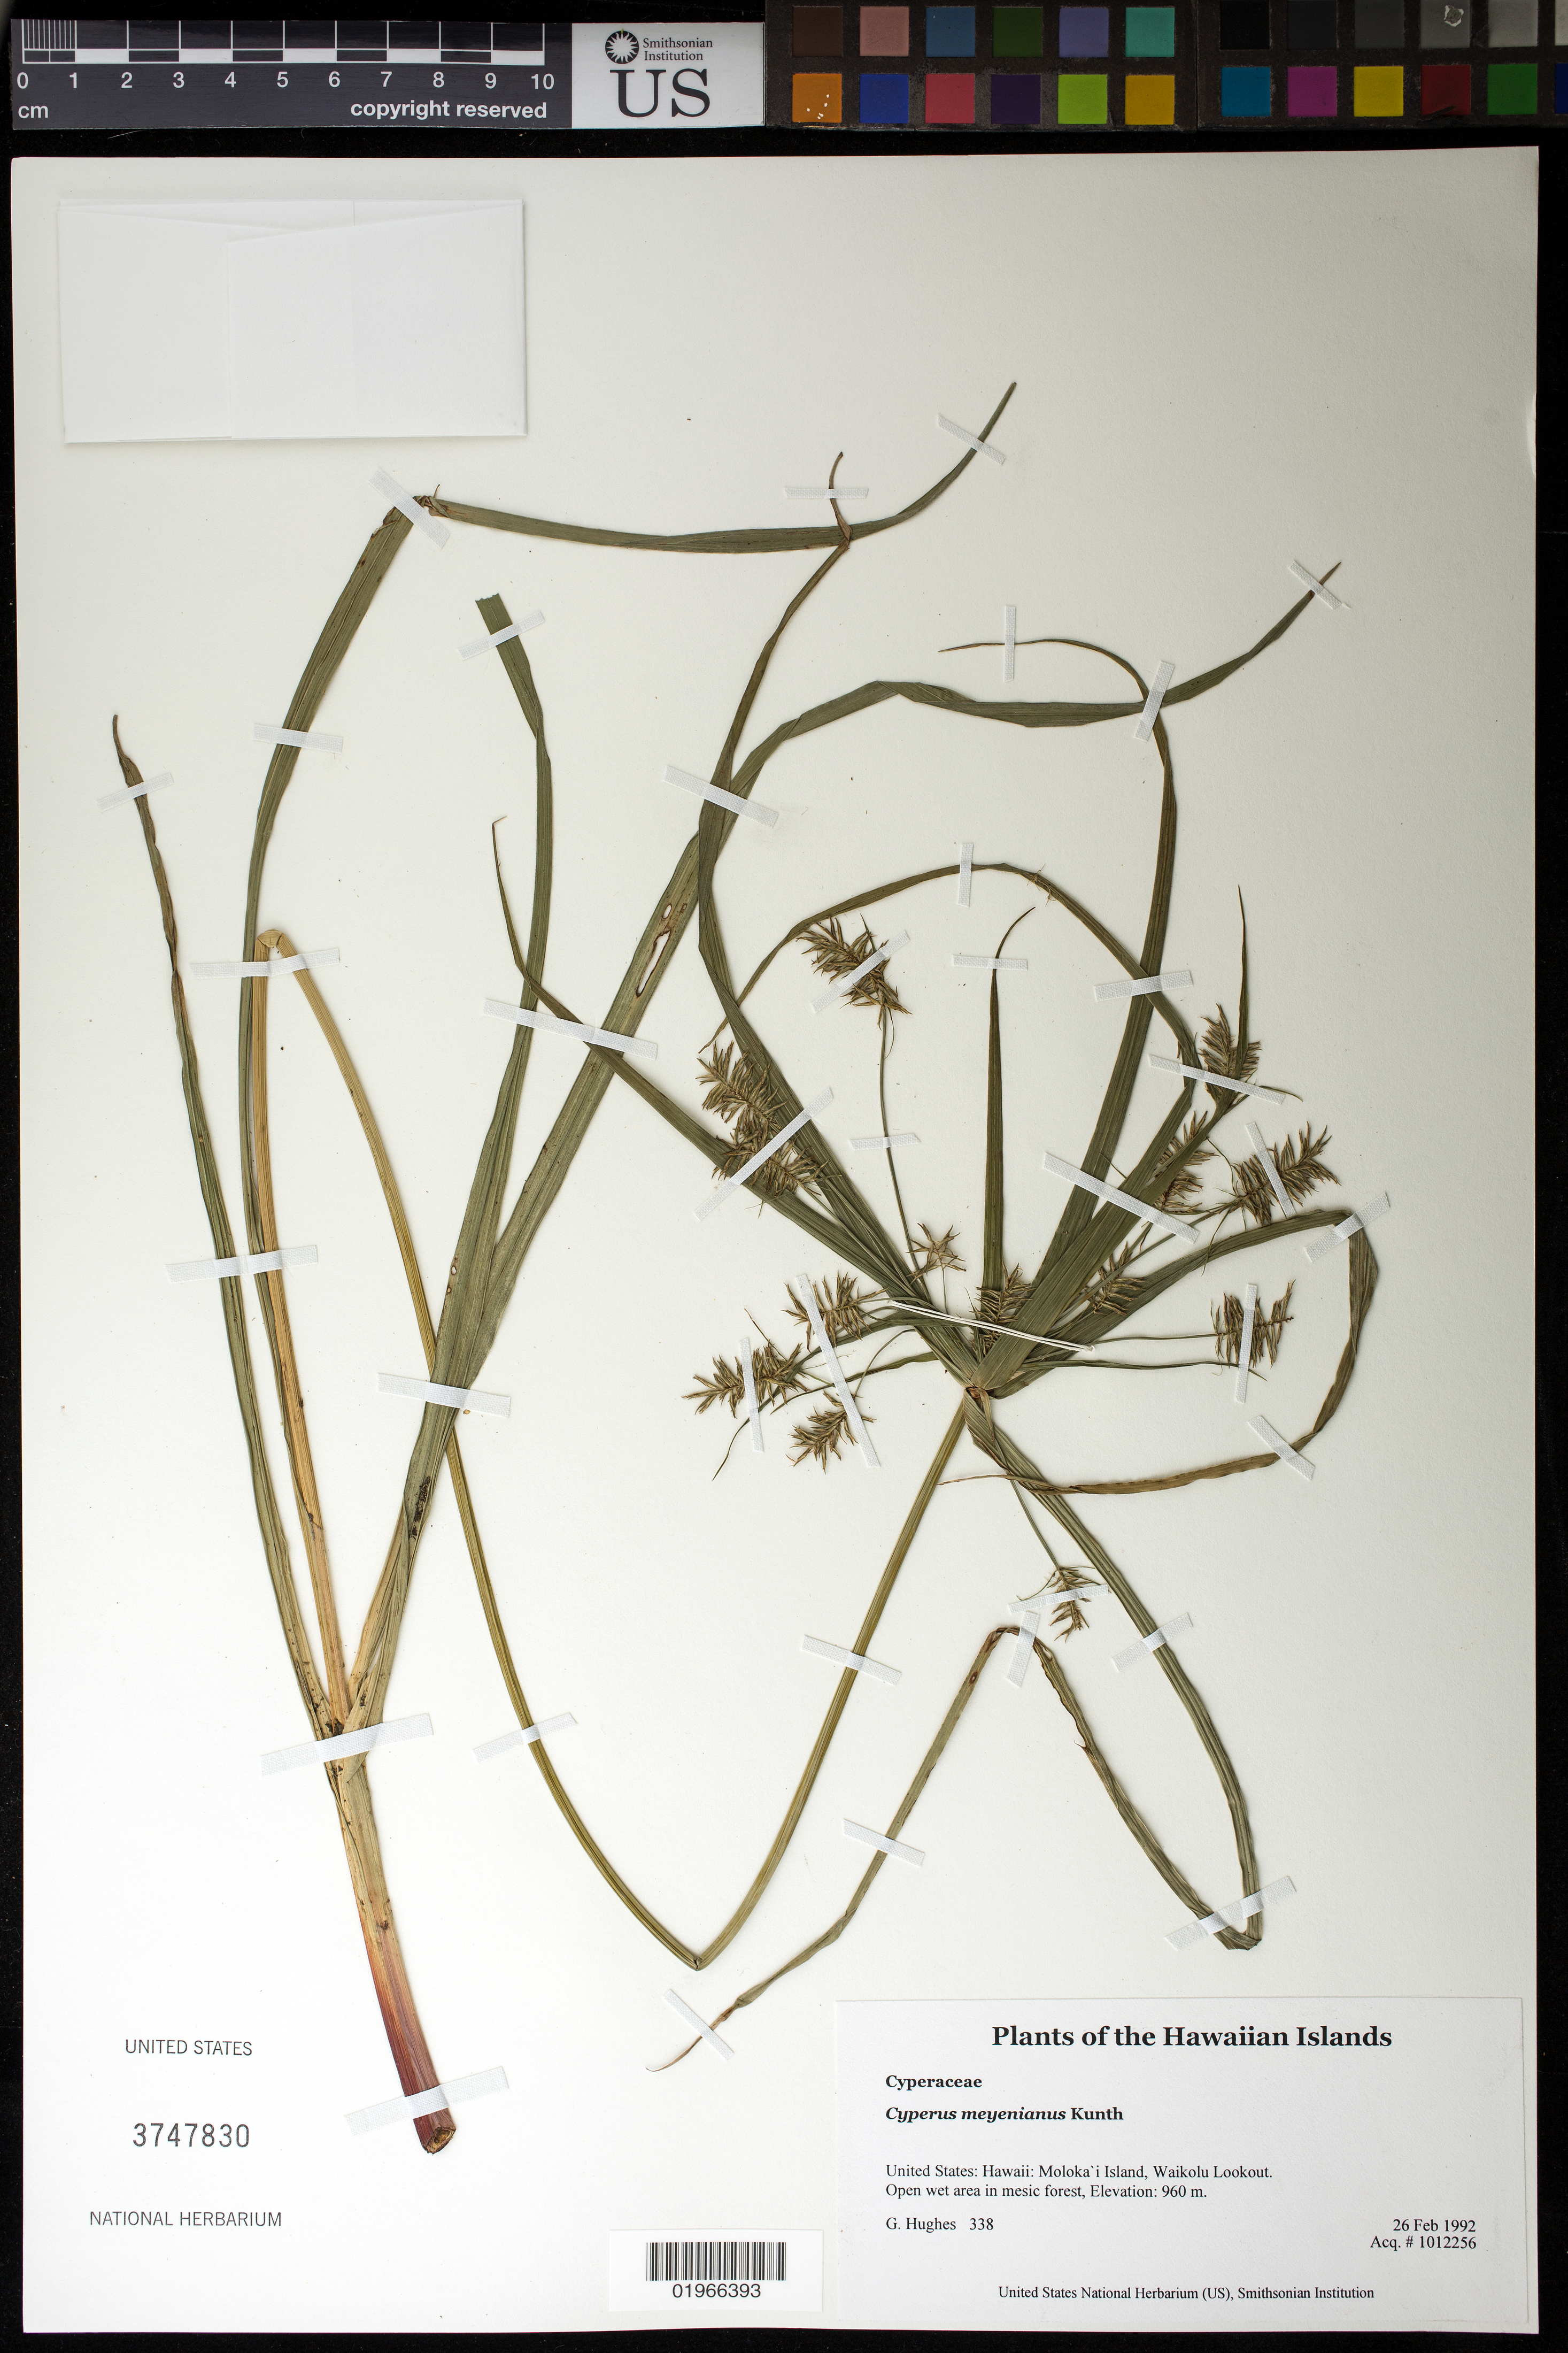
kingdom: Plantae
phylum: Tracheophyta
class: Liliopsida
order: Poales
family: Cyperaceae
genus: Cyperus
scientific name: Cyperus meyenianus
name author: Kunth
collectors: G. Hughes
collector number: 338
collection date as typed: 2-26-92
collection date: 1992-02-26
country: United States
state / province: Hawaii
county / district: Maui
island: Moloka'i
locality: Waikolu Lookout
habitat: Open wet area in mesic forest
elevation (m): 960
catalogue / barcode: US 3747830